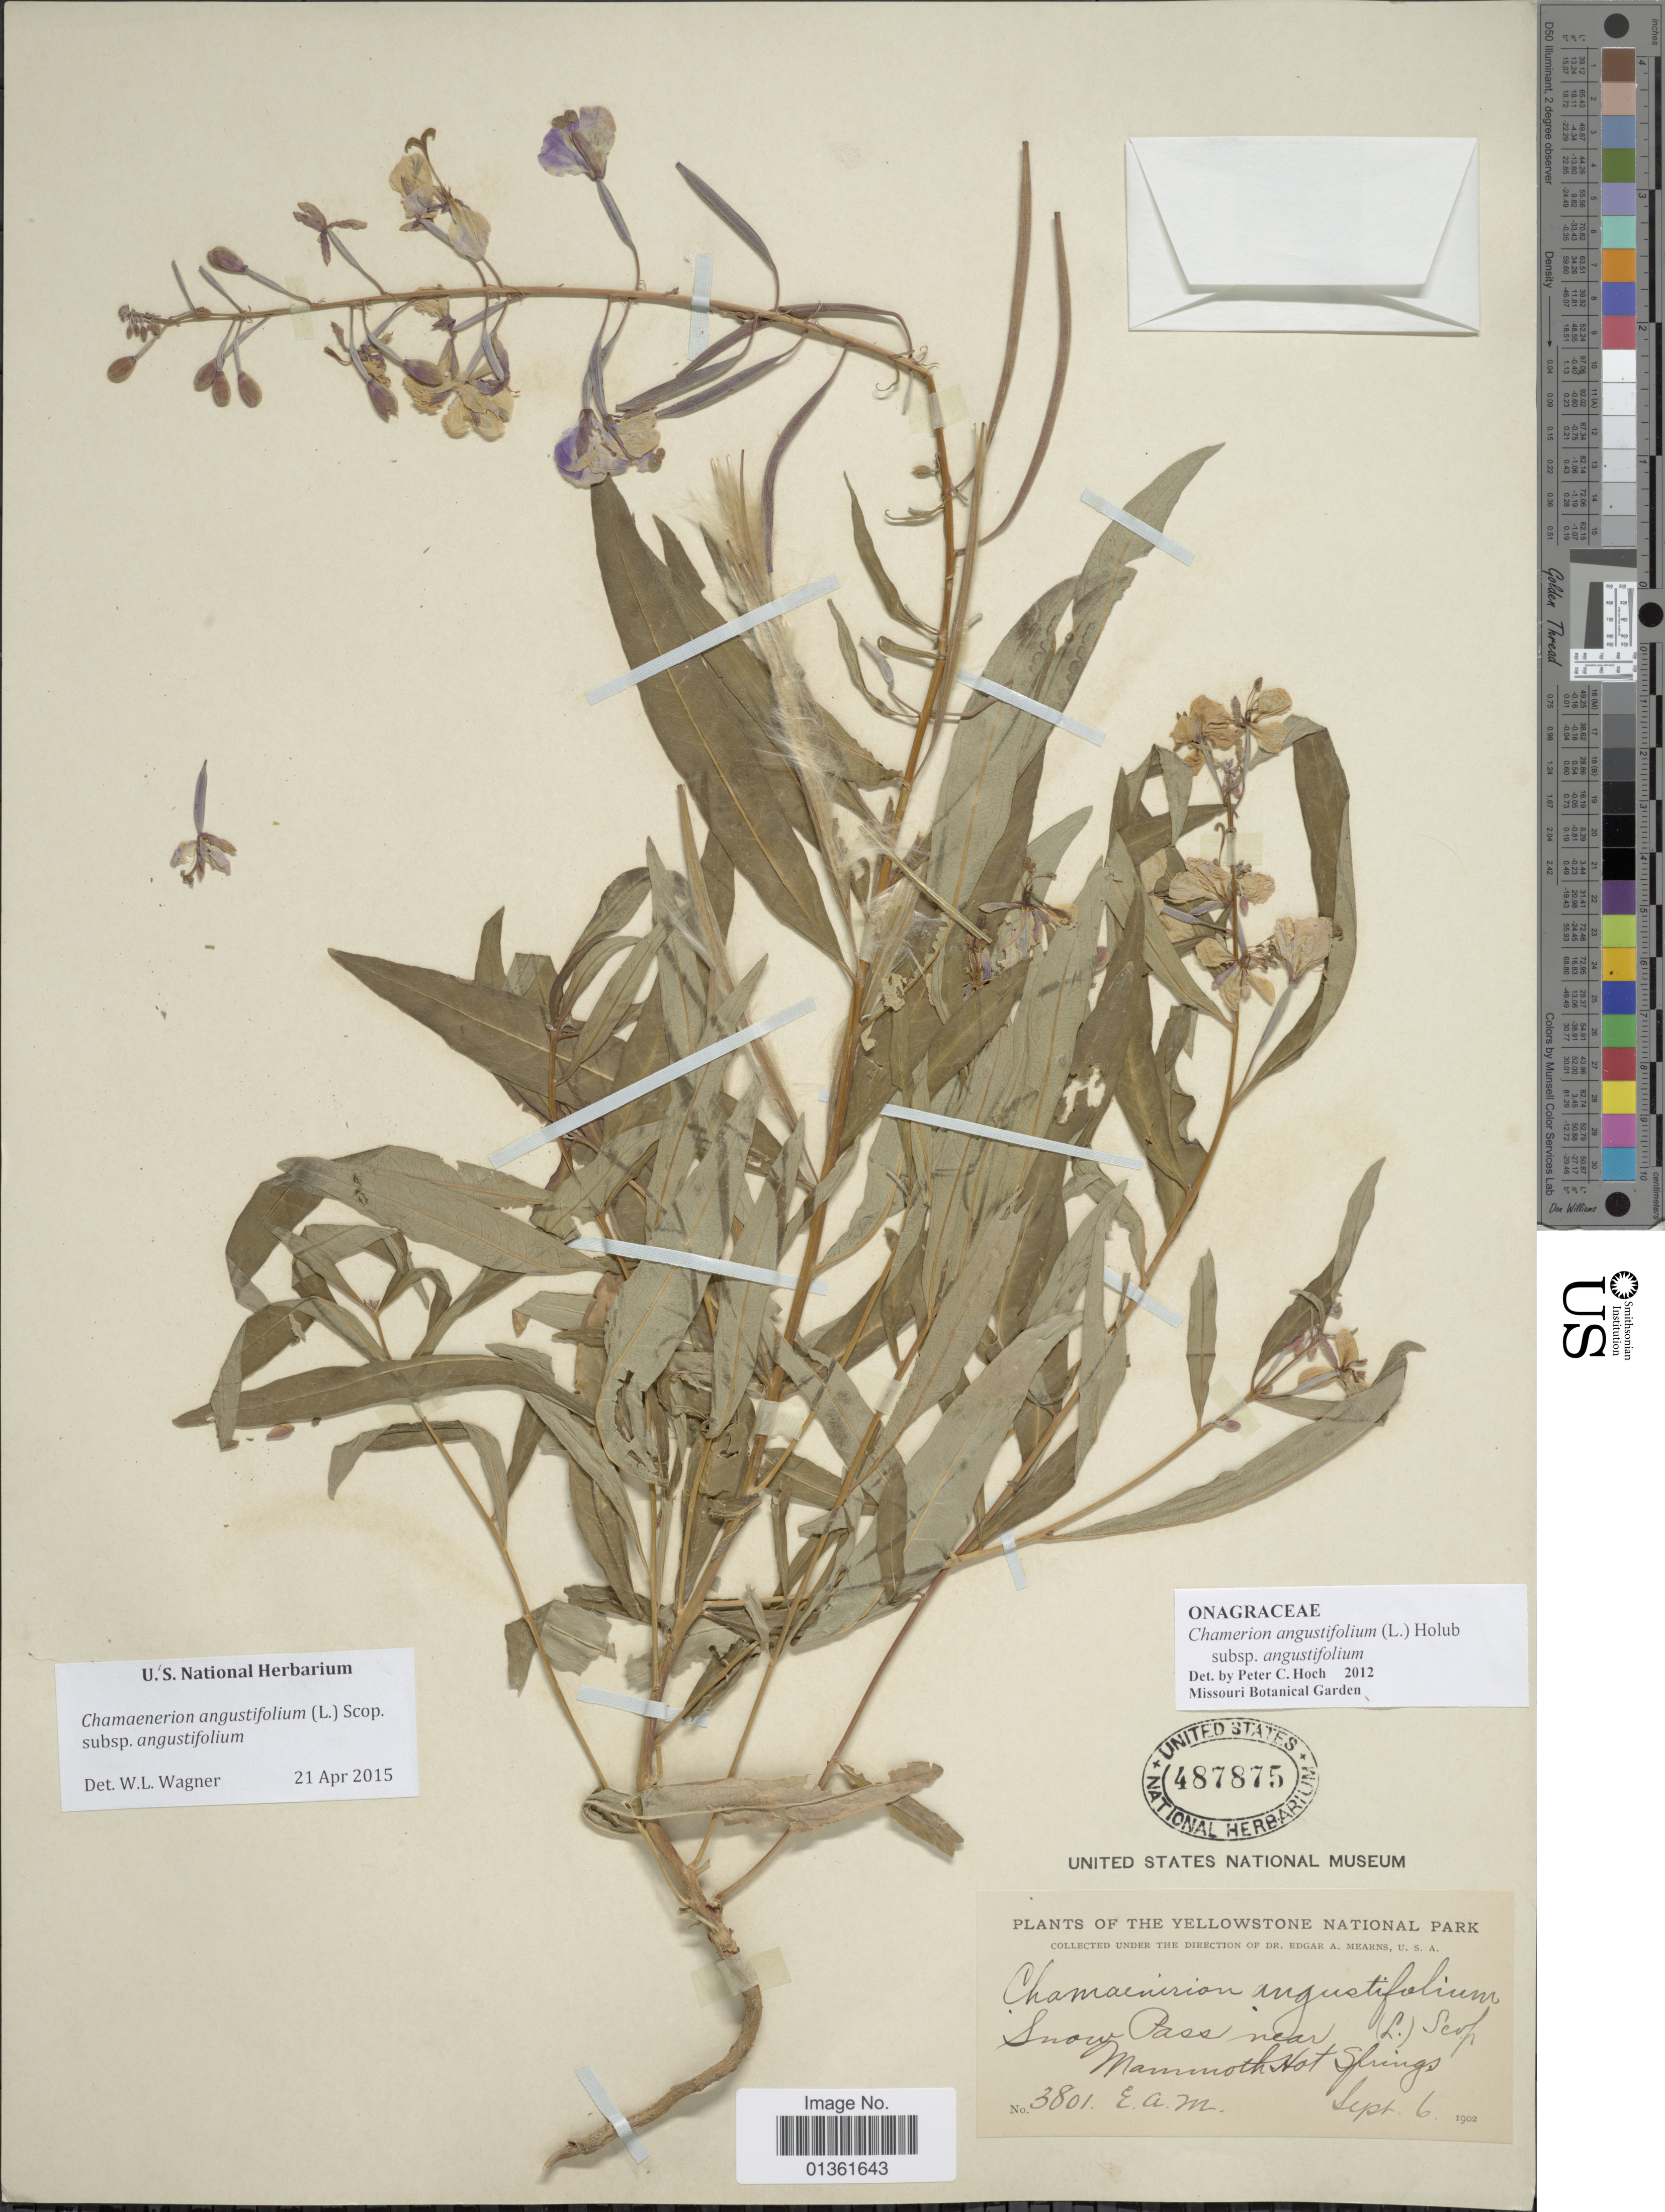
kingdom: Plantae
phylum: Tracheophyta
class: Magnoliopsida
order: Myrtales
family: Onagraceae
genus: Chamaenerion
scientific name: Chamaenerion angustifolium subsp. angustifolium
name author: (L.) Scop.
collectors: E. A. Mearns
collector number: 3801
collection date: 1902-09-06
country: United States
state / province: Wyoming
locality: Yellowstone National Park. Snow Pass near Mammoth Hot Springs.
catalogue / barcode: US 487875